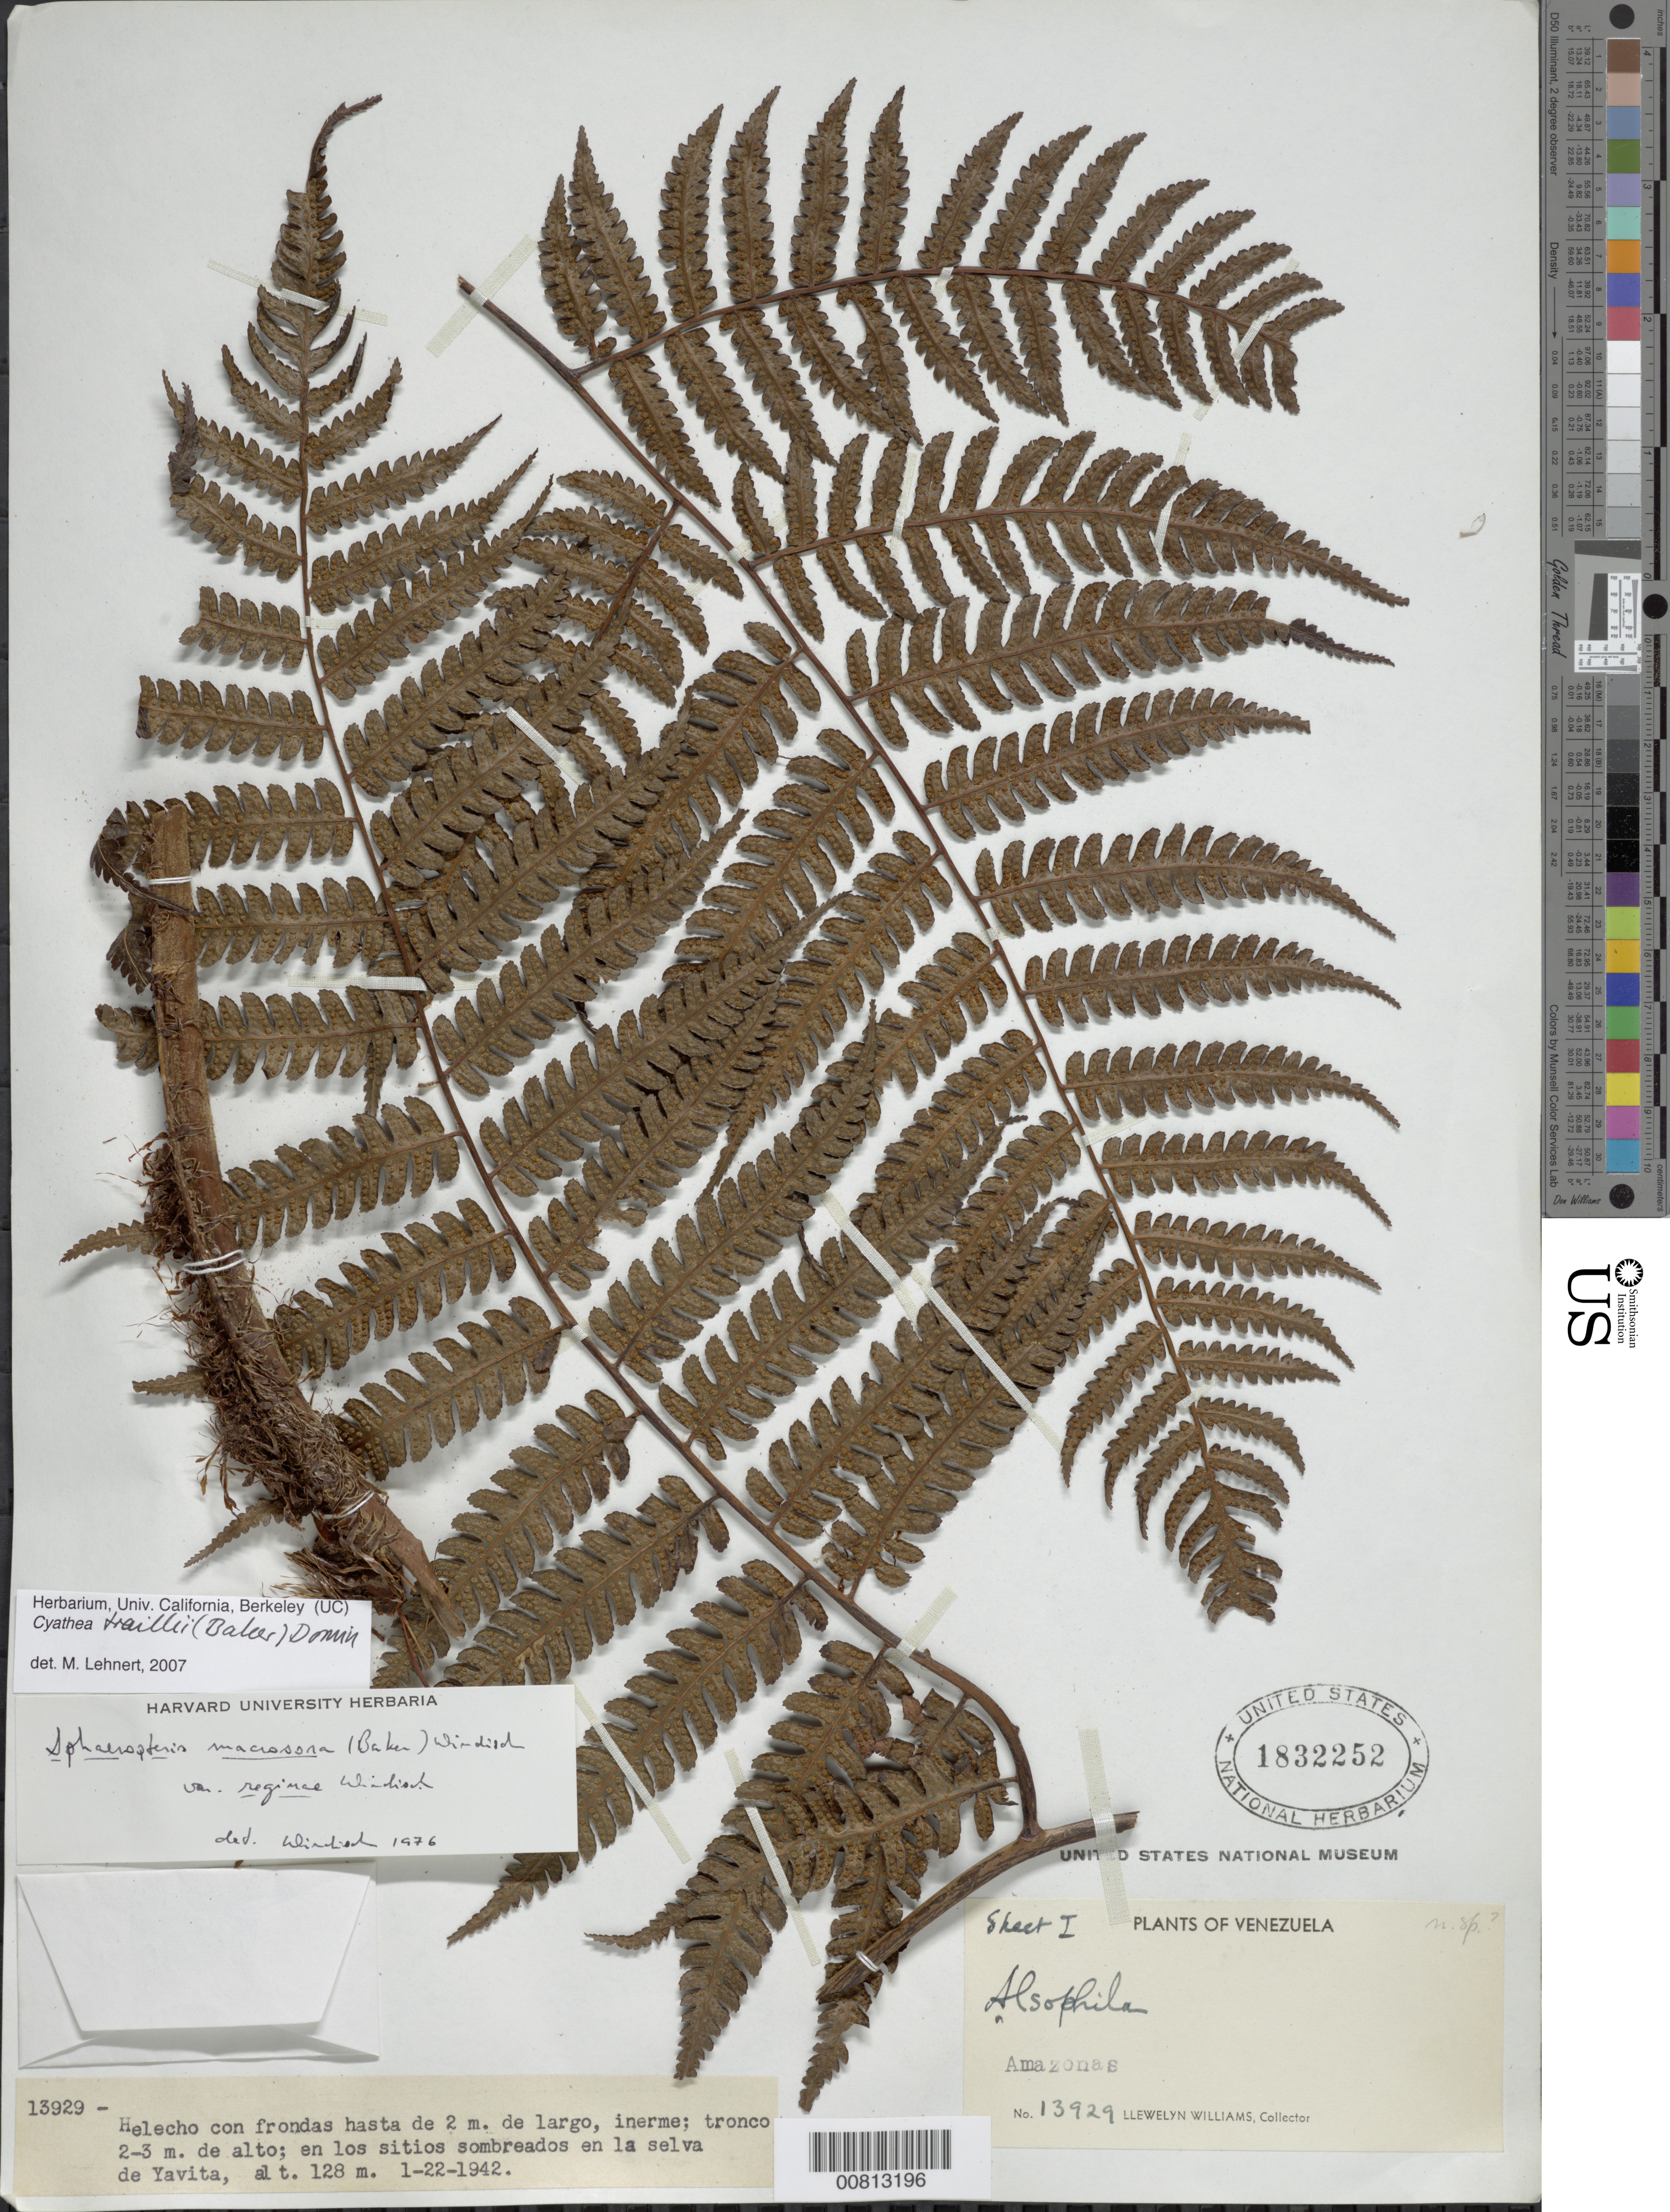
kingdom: Plantae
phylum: Tracheophyta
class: Polypodiopsida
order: Cyatheales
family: Cyatheaceae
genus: Cyathea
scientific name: Cyathea traillii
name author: (Baker) Domin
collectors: Ll. Williams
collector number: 13829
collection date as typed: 22-Jan-42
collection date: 1942-01-22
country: Venezuela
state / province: Amazonas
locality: Yavita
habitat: Sitios sombreados en la selva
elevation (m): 128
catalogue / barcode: US 1832252